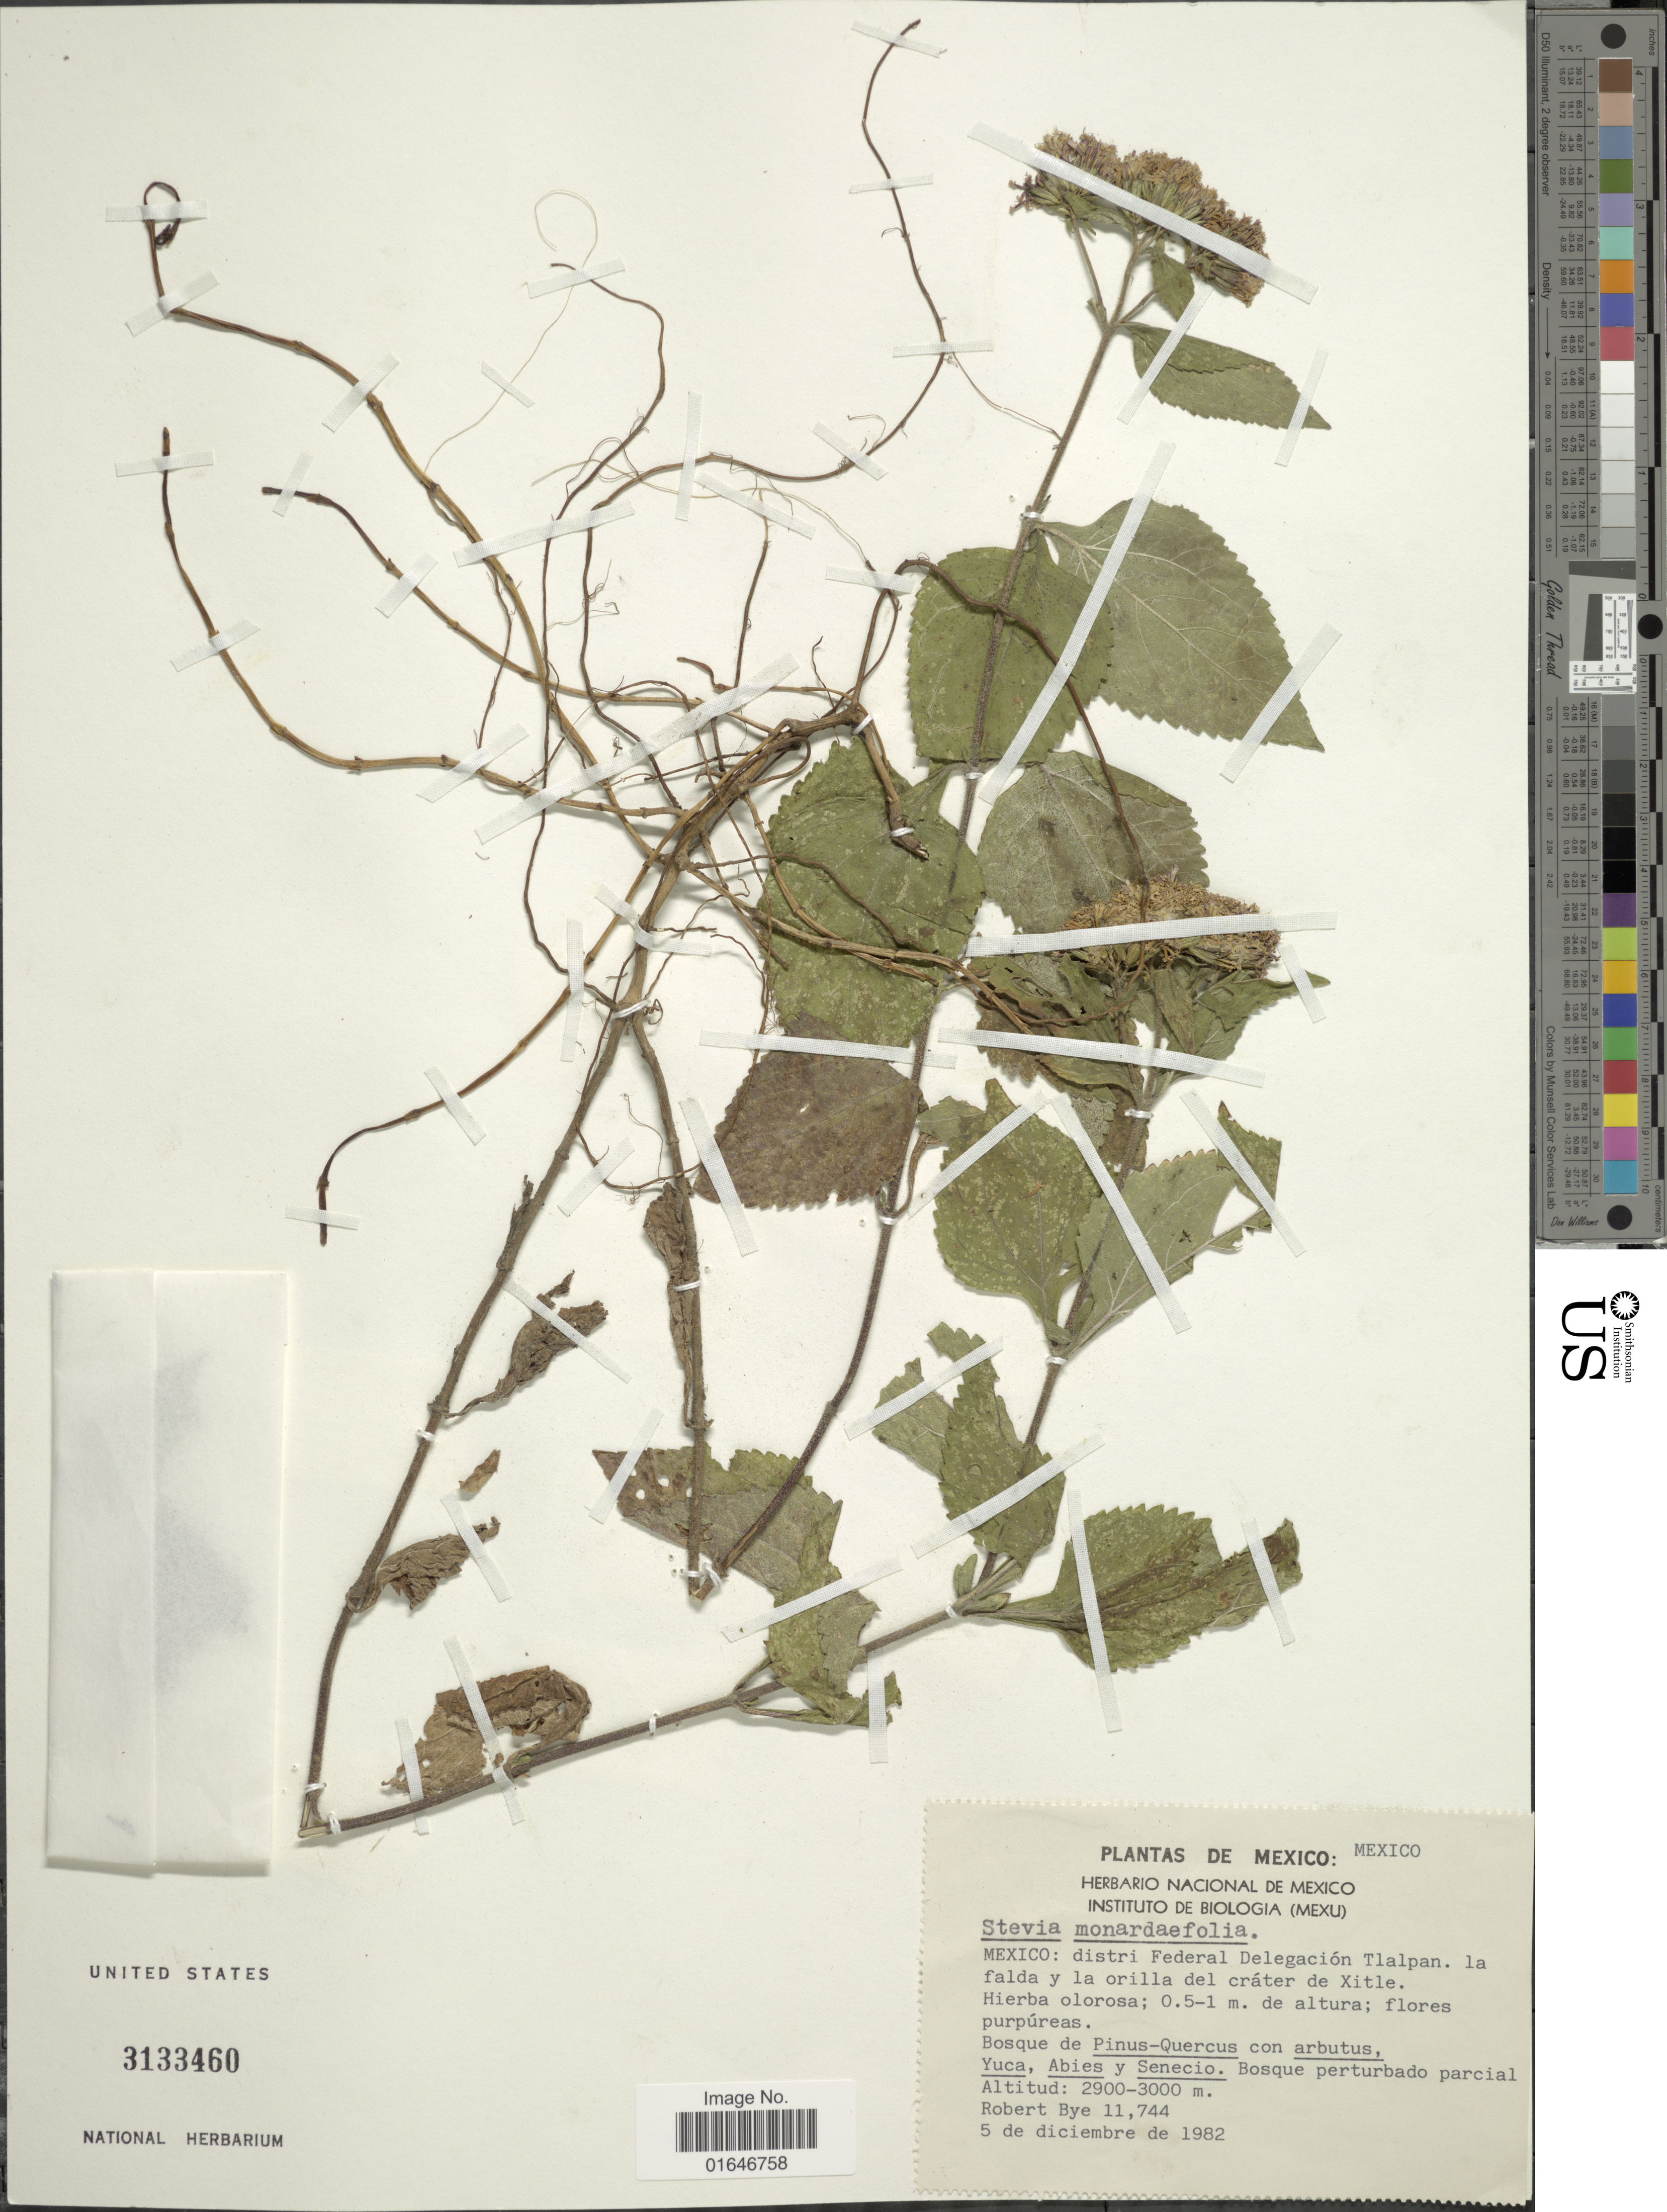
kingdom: Plantae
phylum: Tracheophyta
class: Magnoliopsida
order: Asterales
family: Asteraceae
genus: Stevia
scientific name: Stevia monardifolia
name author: Kunth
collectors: R. A. Bye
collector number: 11744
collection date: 1982-12-05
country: Mexico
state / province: Distrito Federal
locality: Delegación Tlalpan, la falda y la orilla del cráter de Xitle.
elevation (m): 2900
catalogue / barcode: US 3133460